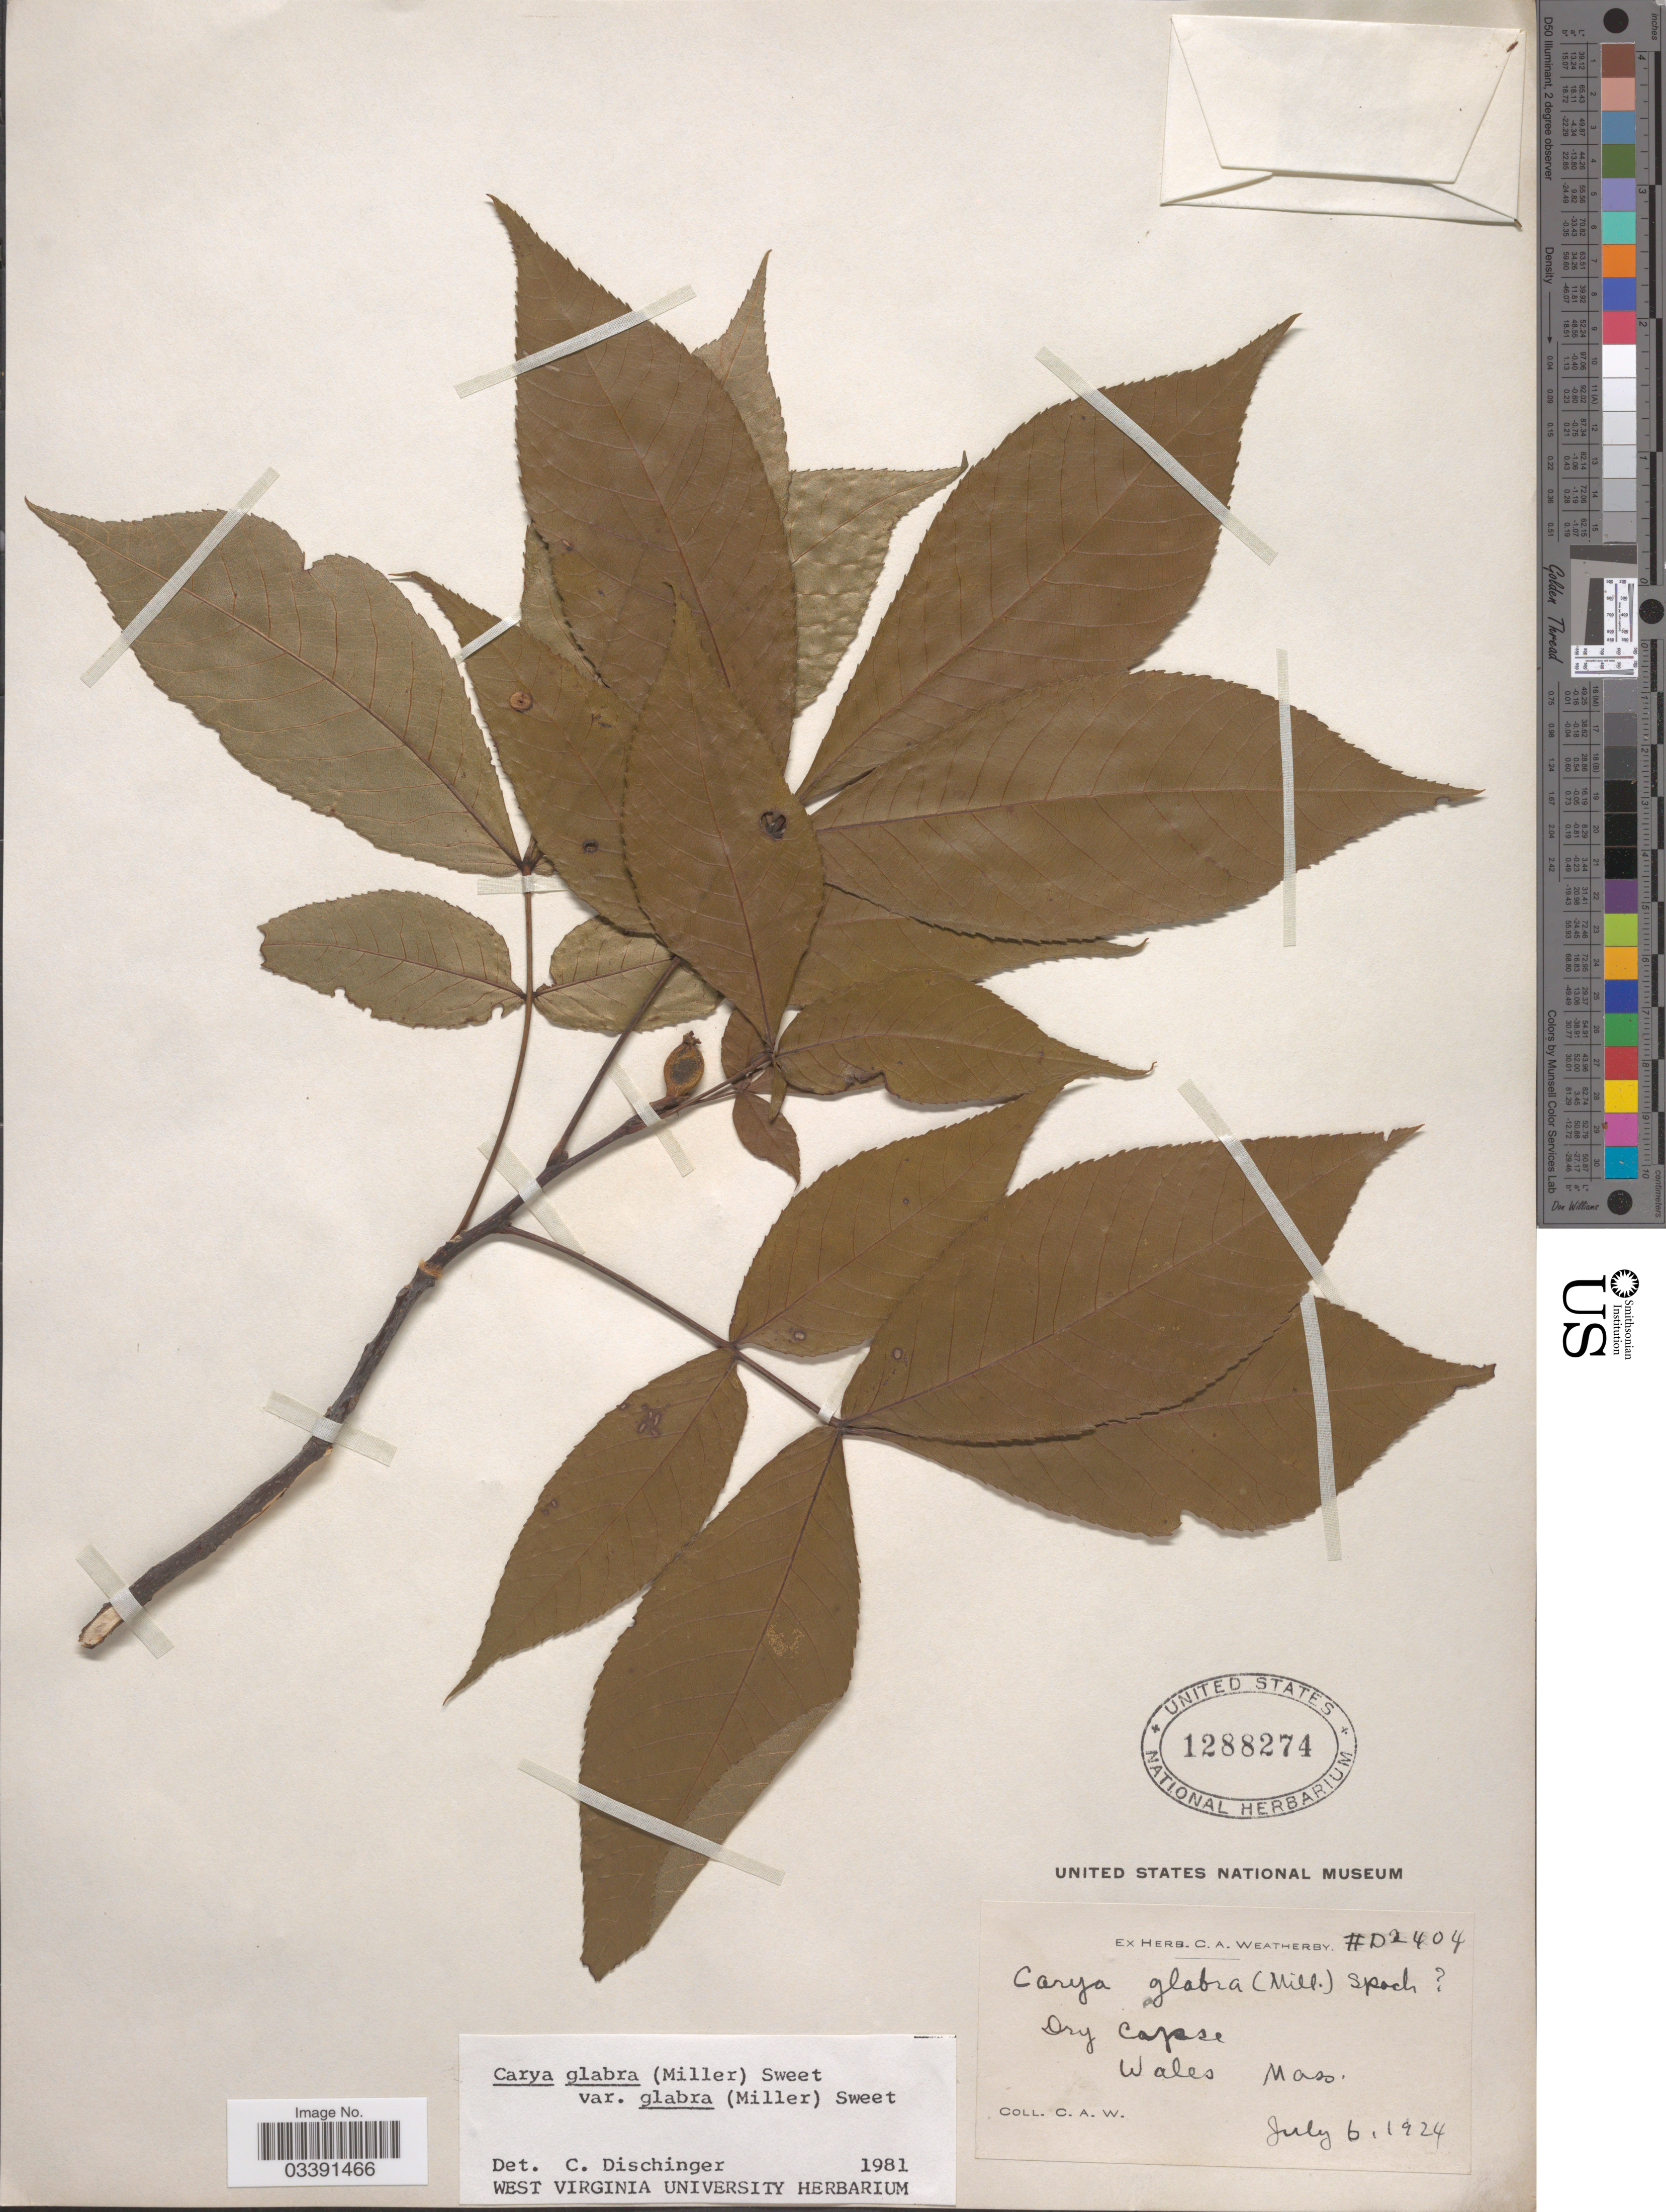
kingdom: Plantae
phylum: Tracheophyta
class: Magnoliopsida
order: Fagales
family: Juglandaceae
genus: Carya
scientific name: Carya glabra var. glabra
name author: (Mill.) Sweet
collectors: C. A. Weatherby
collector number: D2404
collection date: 1924-07-06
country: United States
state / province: Massachusetts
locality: Dry capes. Wales.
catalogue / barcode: US 1288274